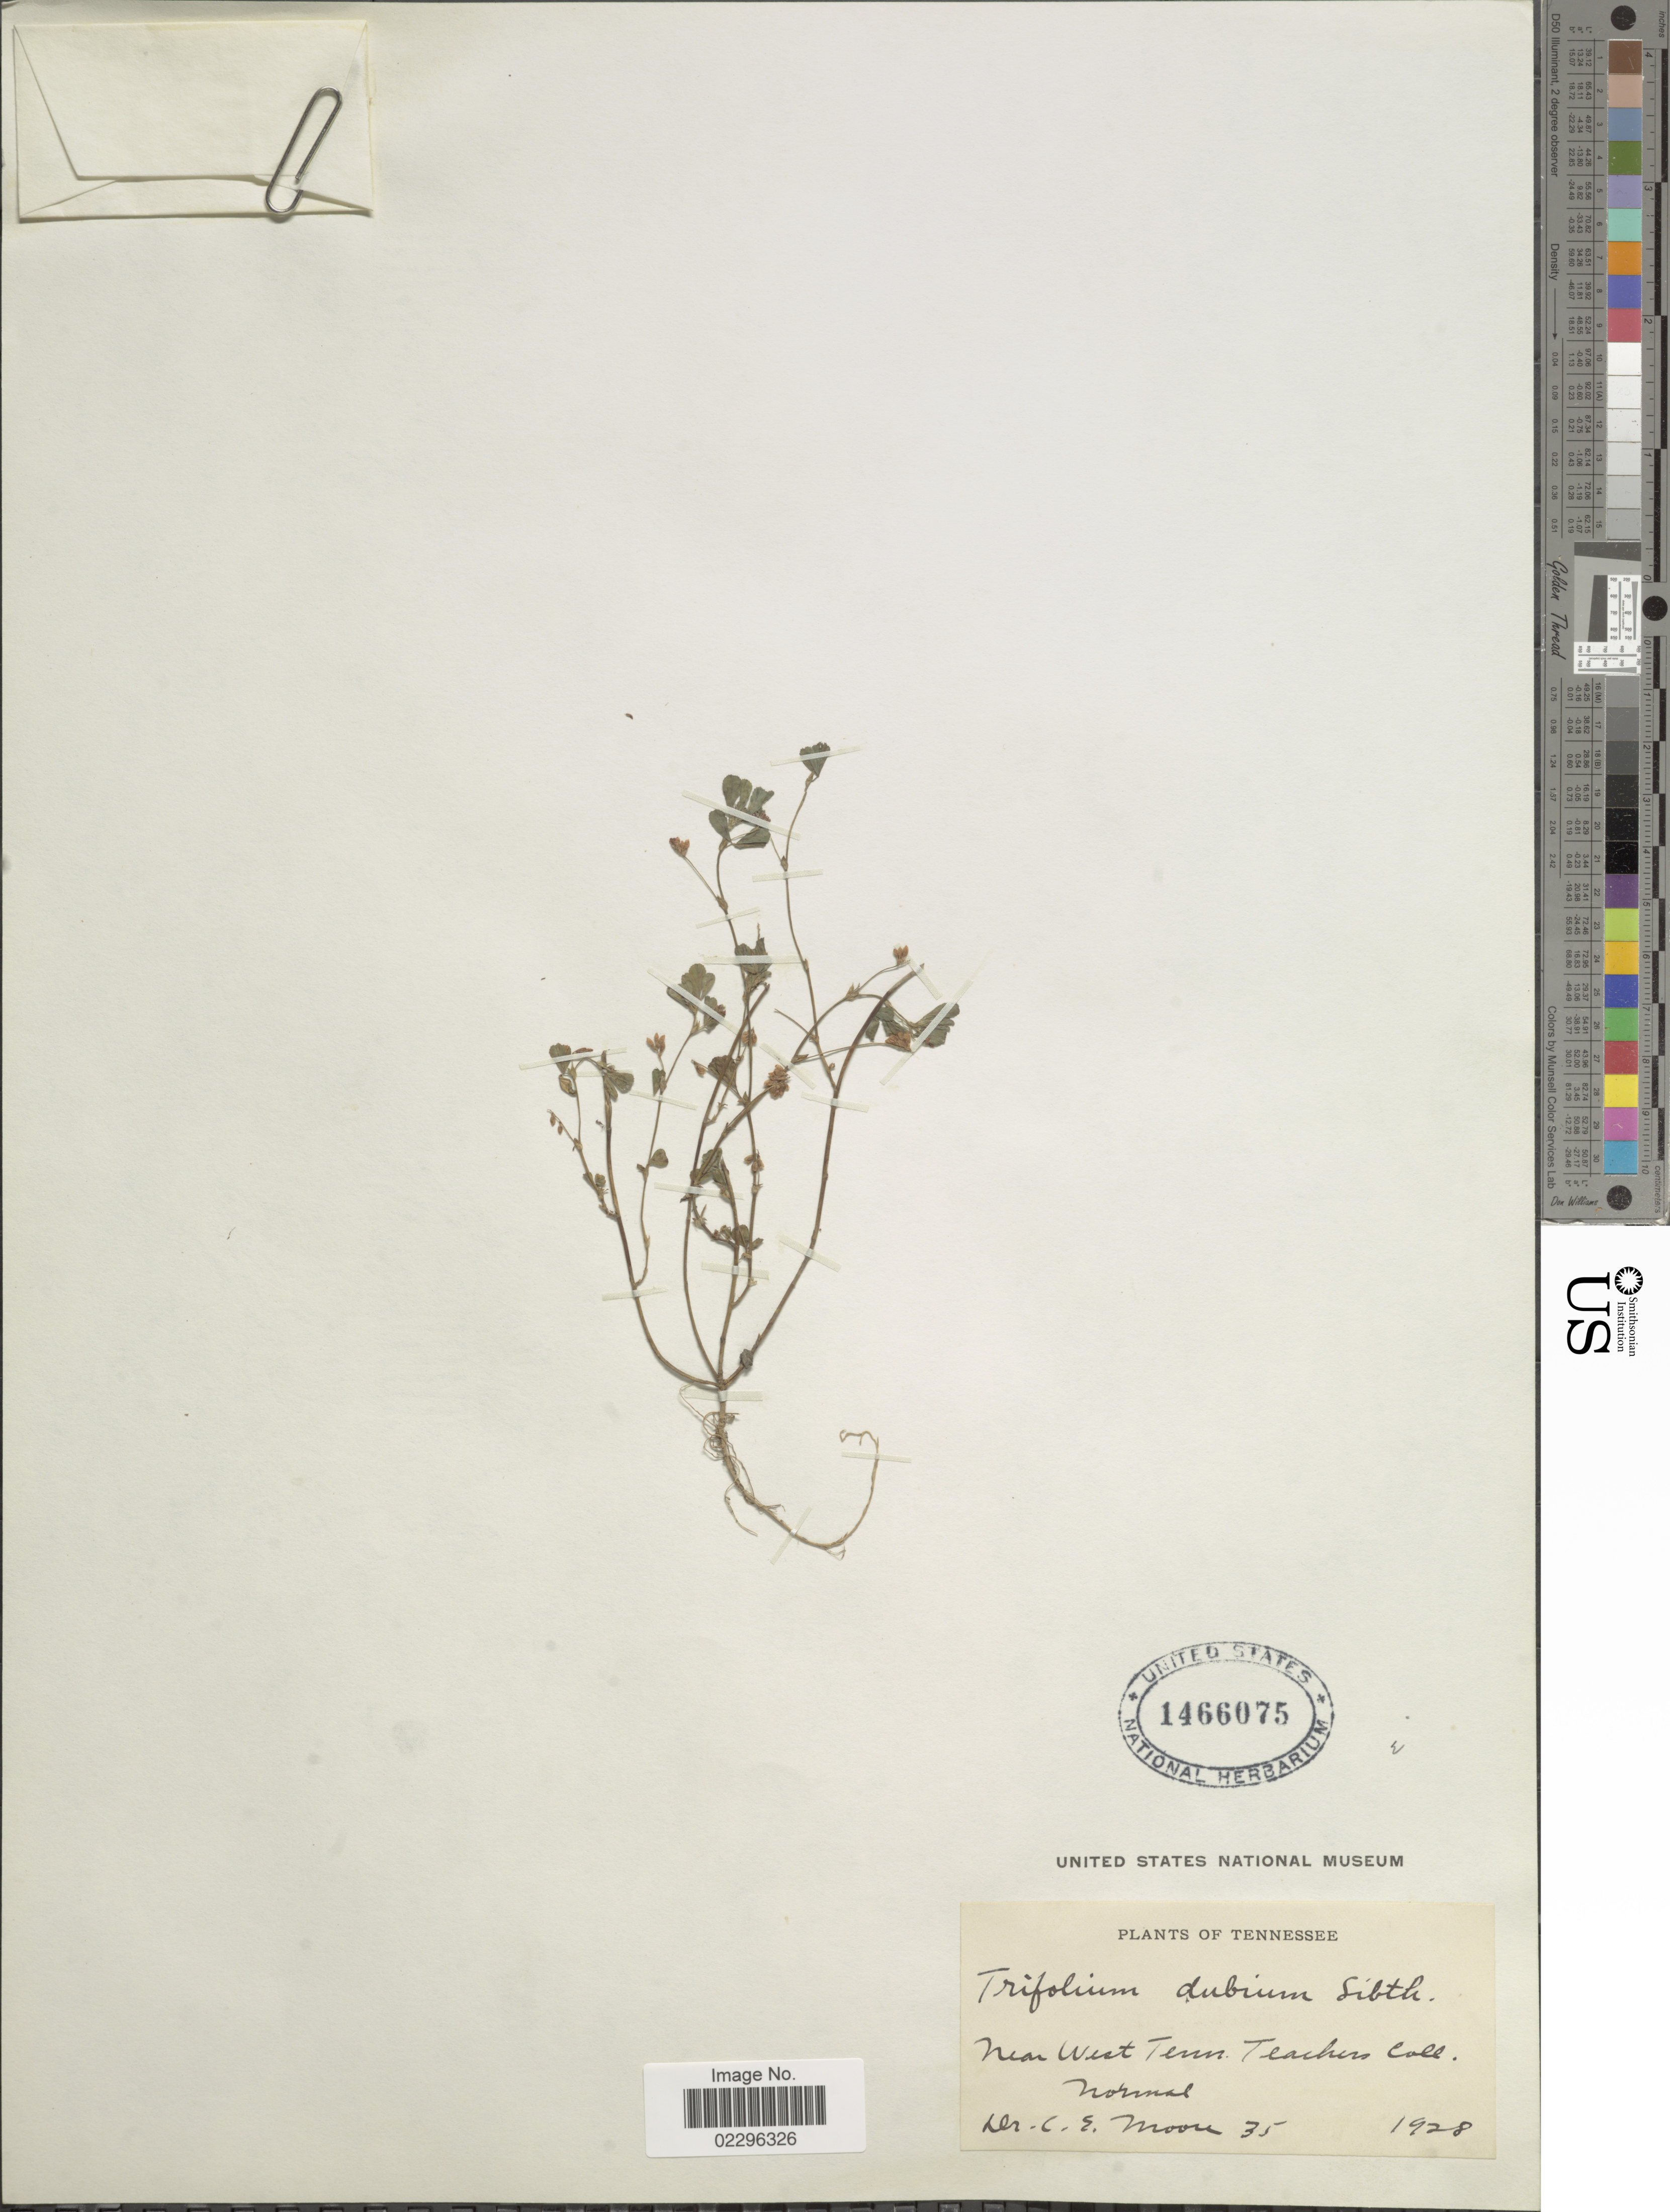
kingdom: Plantae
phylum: Tracheophyta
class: Magnoliopsida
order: Fabales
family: Fabaceae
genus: Trifolium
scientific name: Trifolium dubium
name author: Sibth.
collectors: C. Moore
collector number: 35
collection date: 1928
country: United States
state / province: Tennessee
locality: Near West Tenn. Teachers Coll., Normal.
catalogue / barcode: US 1466075